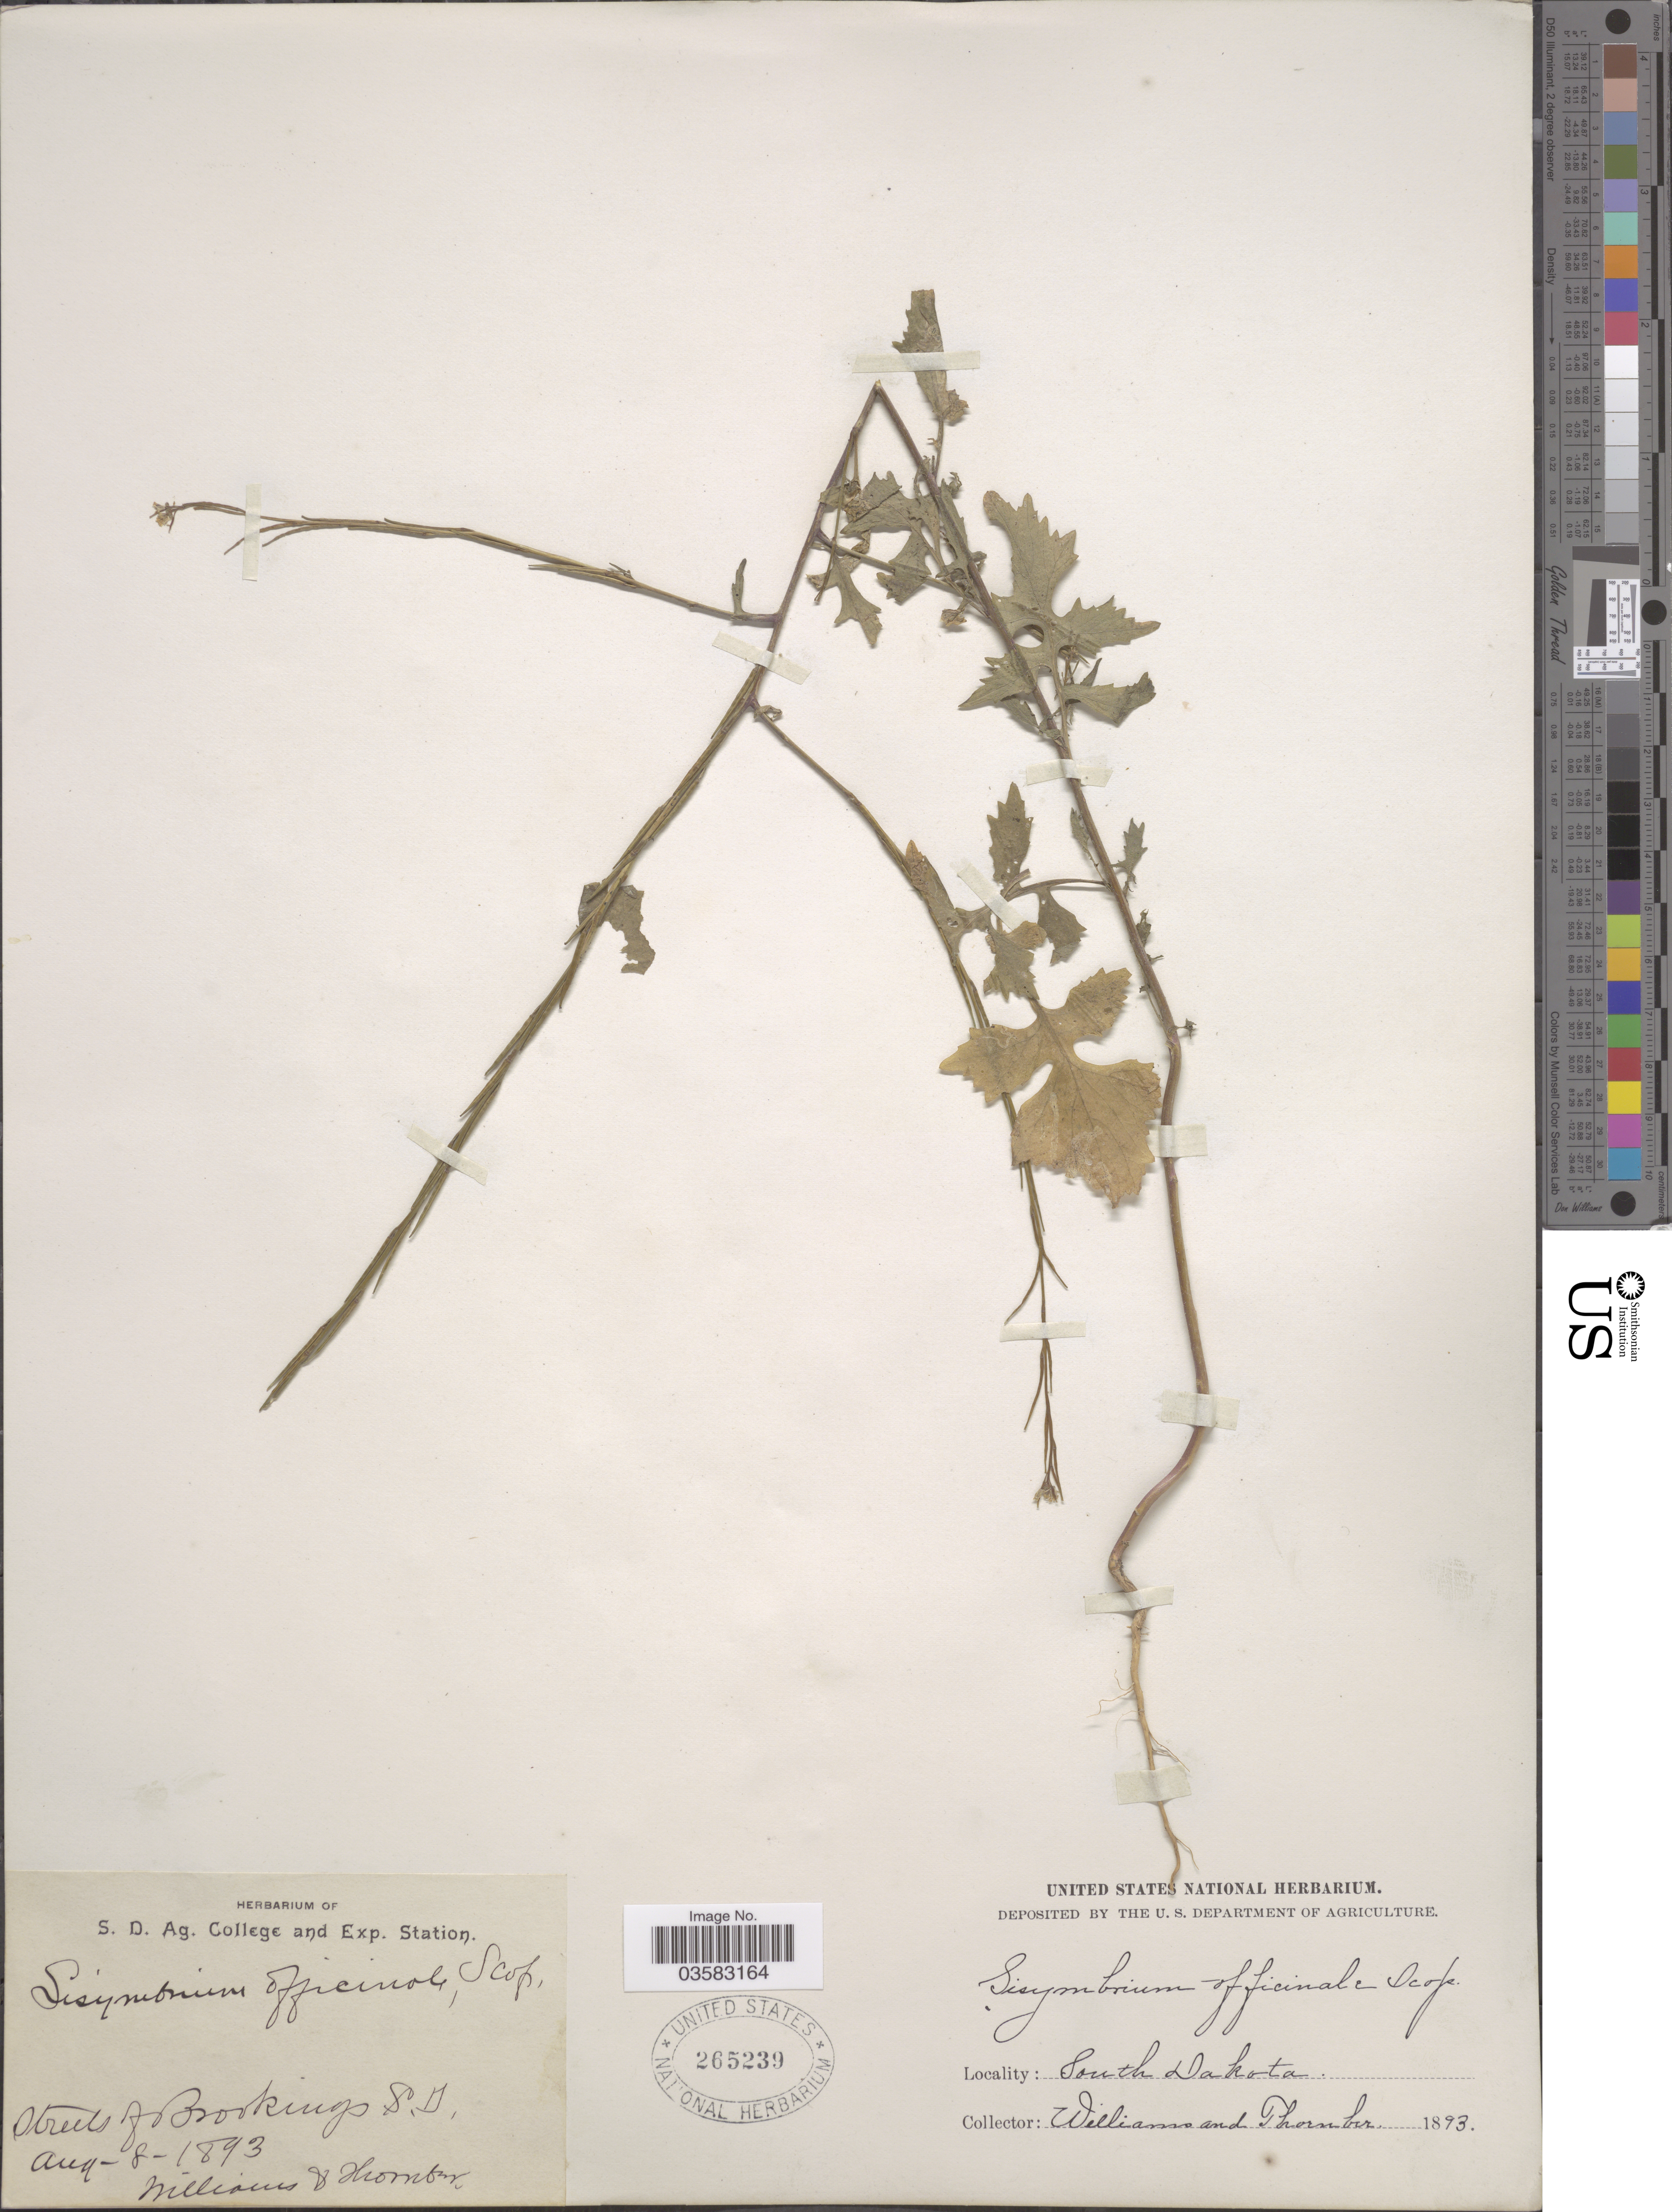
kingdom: Plantae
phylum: Tracheophyta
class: Magnoliopsida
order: Brassicales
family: Brassicaceae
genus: Sisymbrium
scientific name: Sisymbrium officinale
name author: (L.) Scop.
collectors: -- Williams & -. Thornber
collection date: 1893-08-08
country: United States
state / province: South Dakota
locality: Streets of Brookings.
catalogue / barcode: US 265239